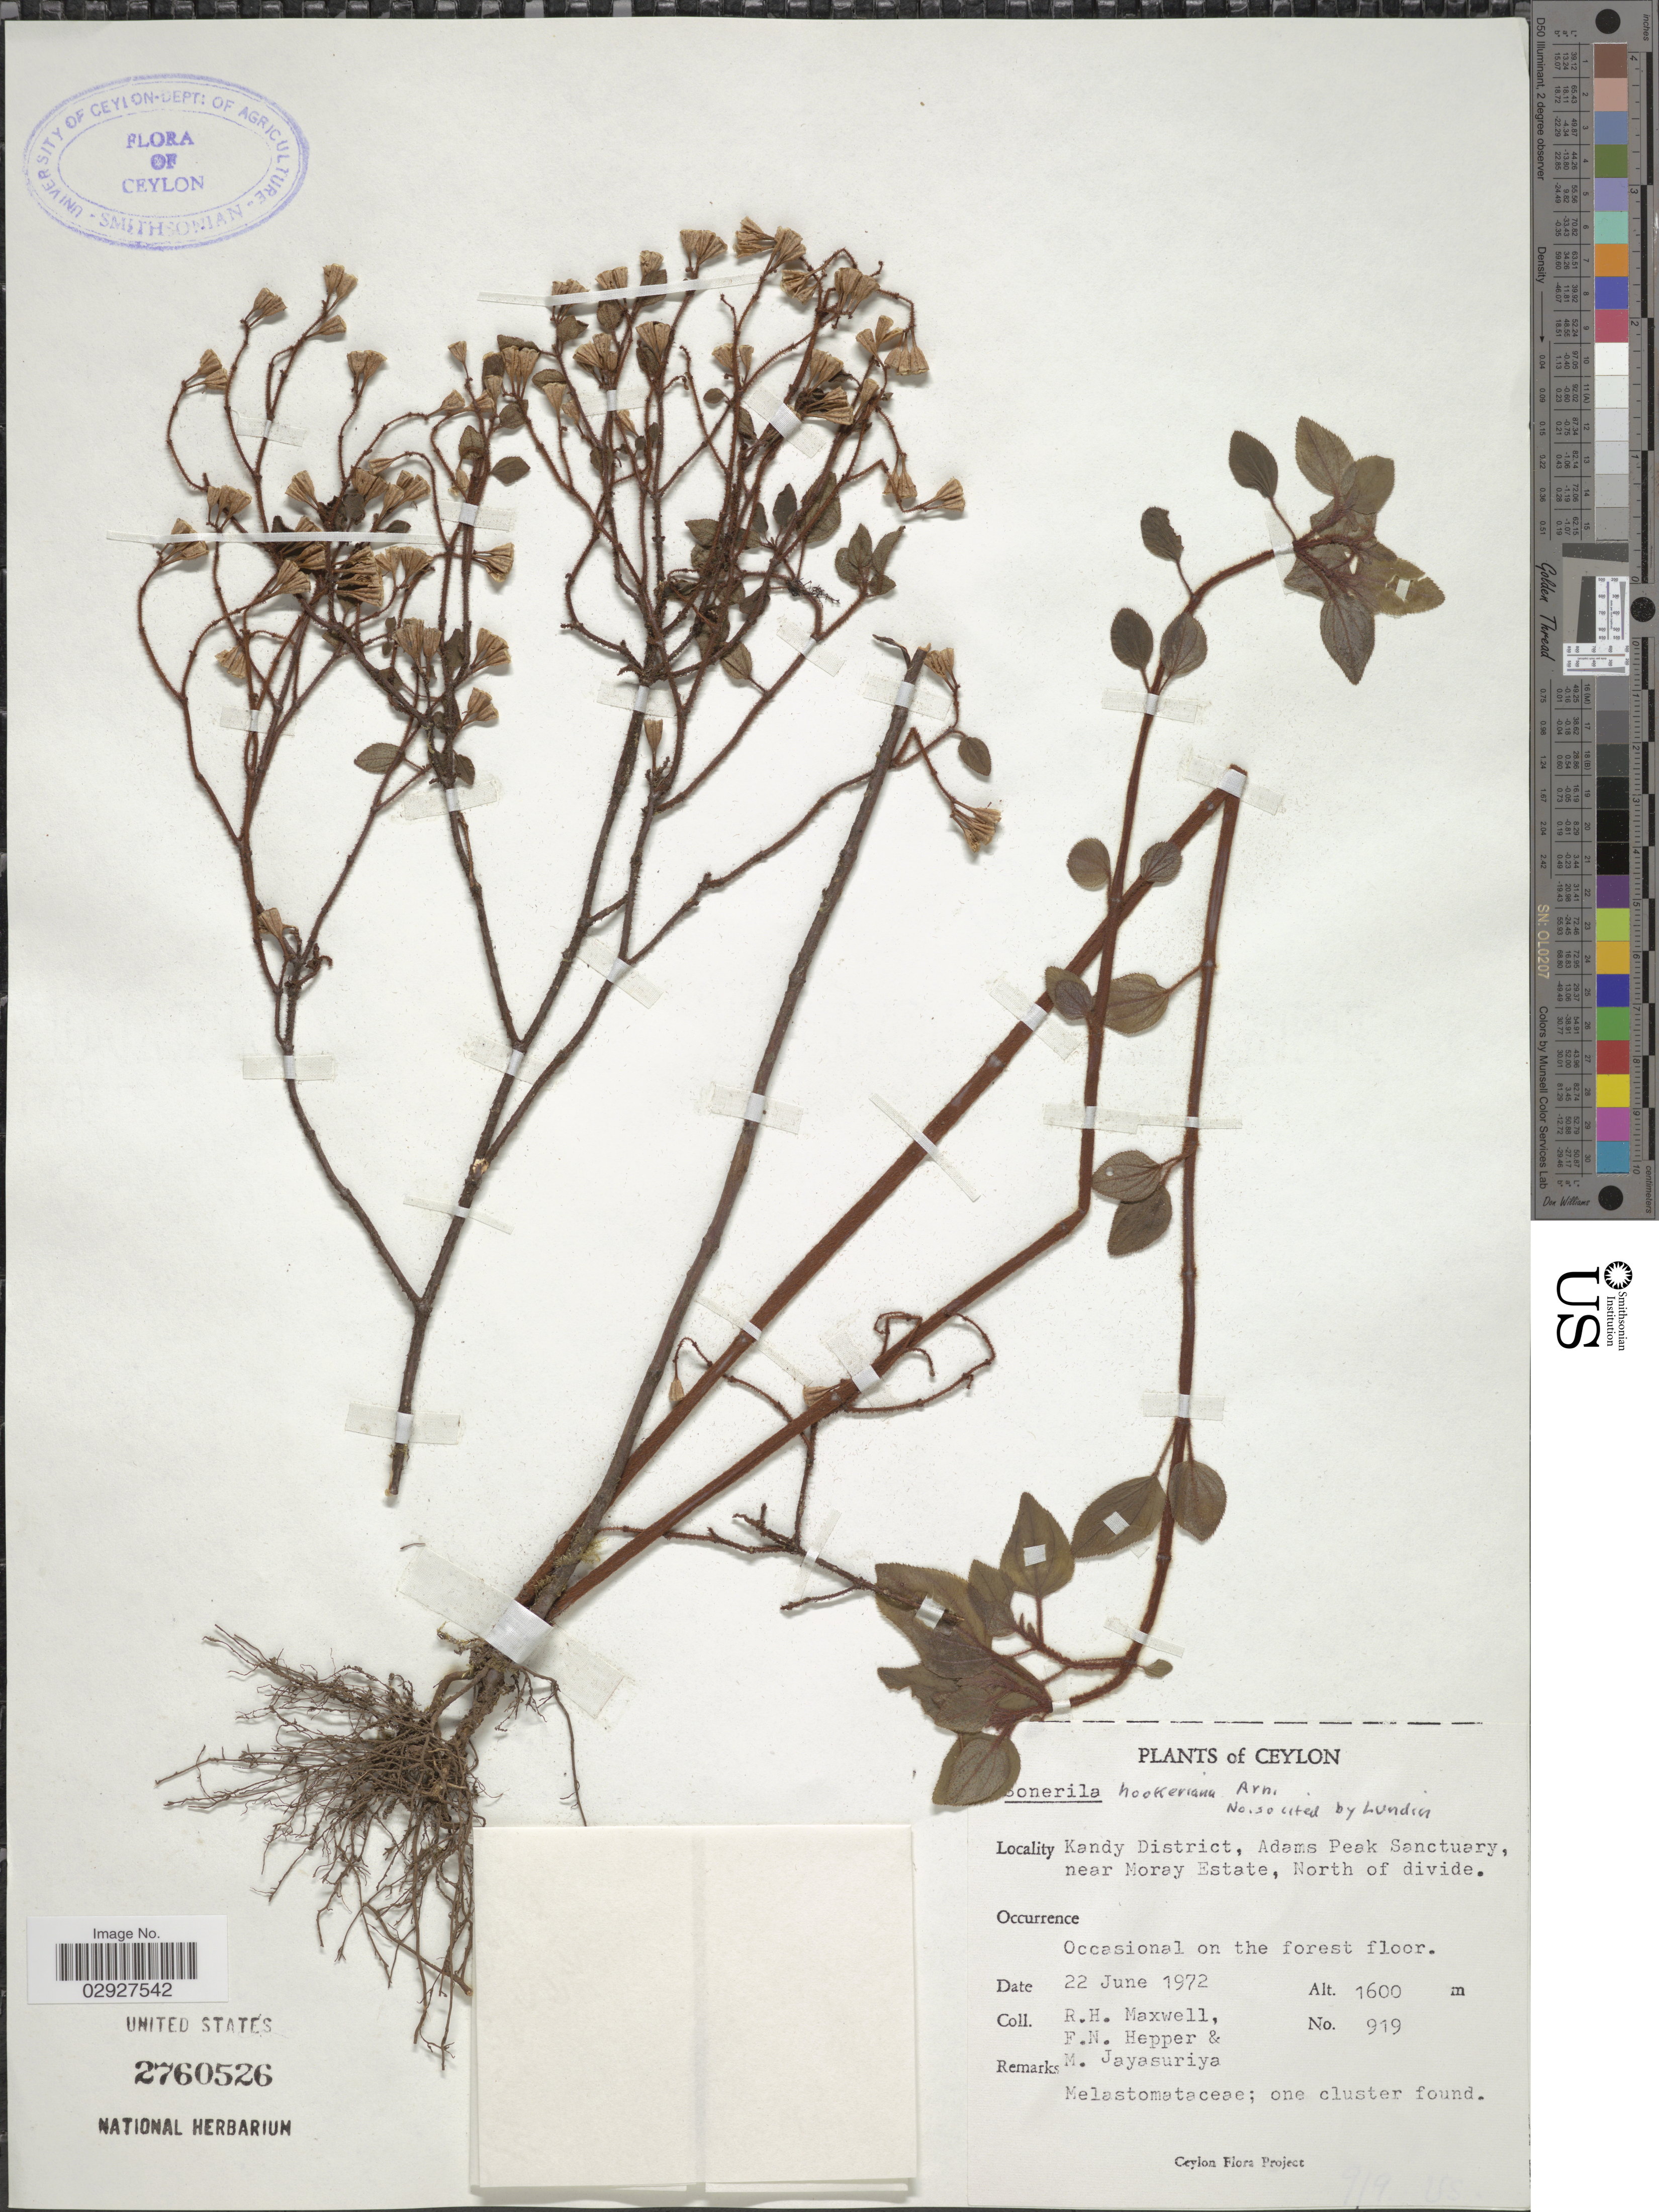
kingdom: Plantae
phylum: Tracheophyta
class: Magnoliopsida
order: Myrtales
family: Melastomataceae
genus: Sonerila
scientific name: Sonerila hookeriana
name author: Arn.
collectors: R. Maxwell, F. Hepper & M. Jayasuriya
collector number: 919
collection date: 1972-06-22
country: Sri Lanka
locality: Ceylon. Kandy District, Adams Peak Sanctuary, near Moray Estate, North of divide.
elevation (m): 1600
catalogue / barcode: US 2760526